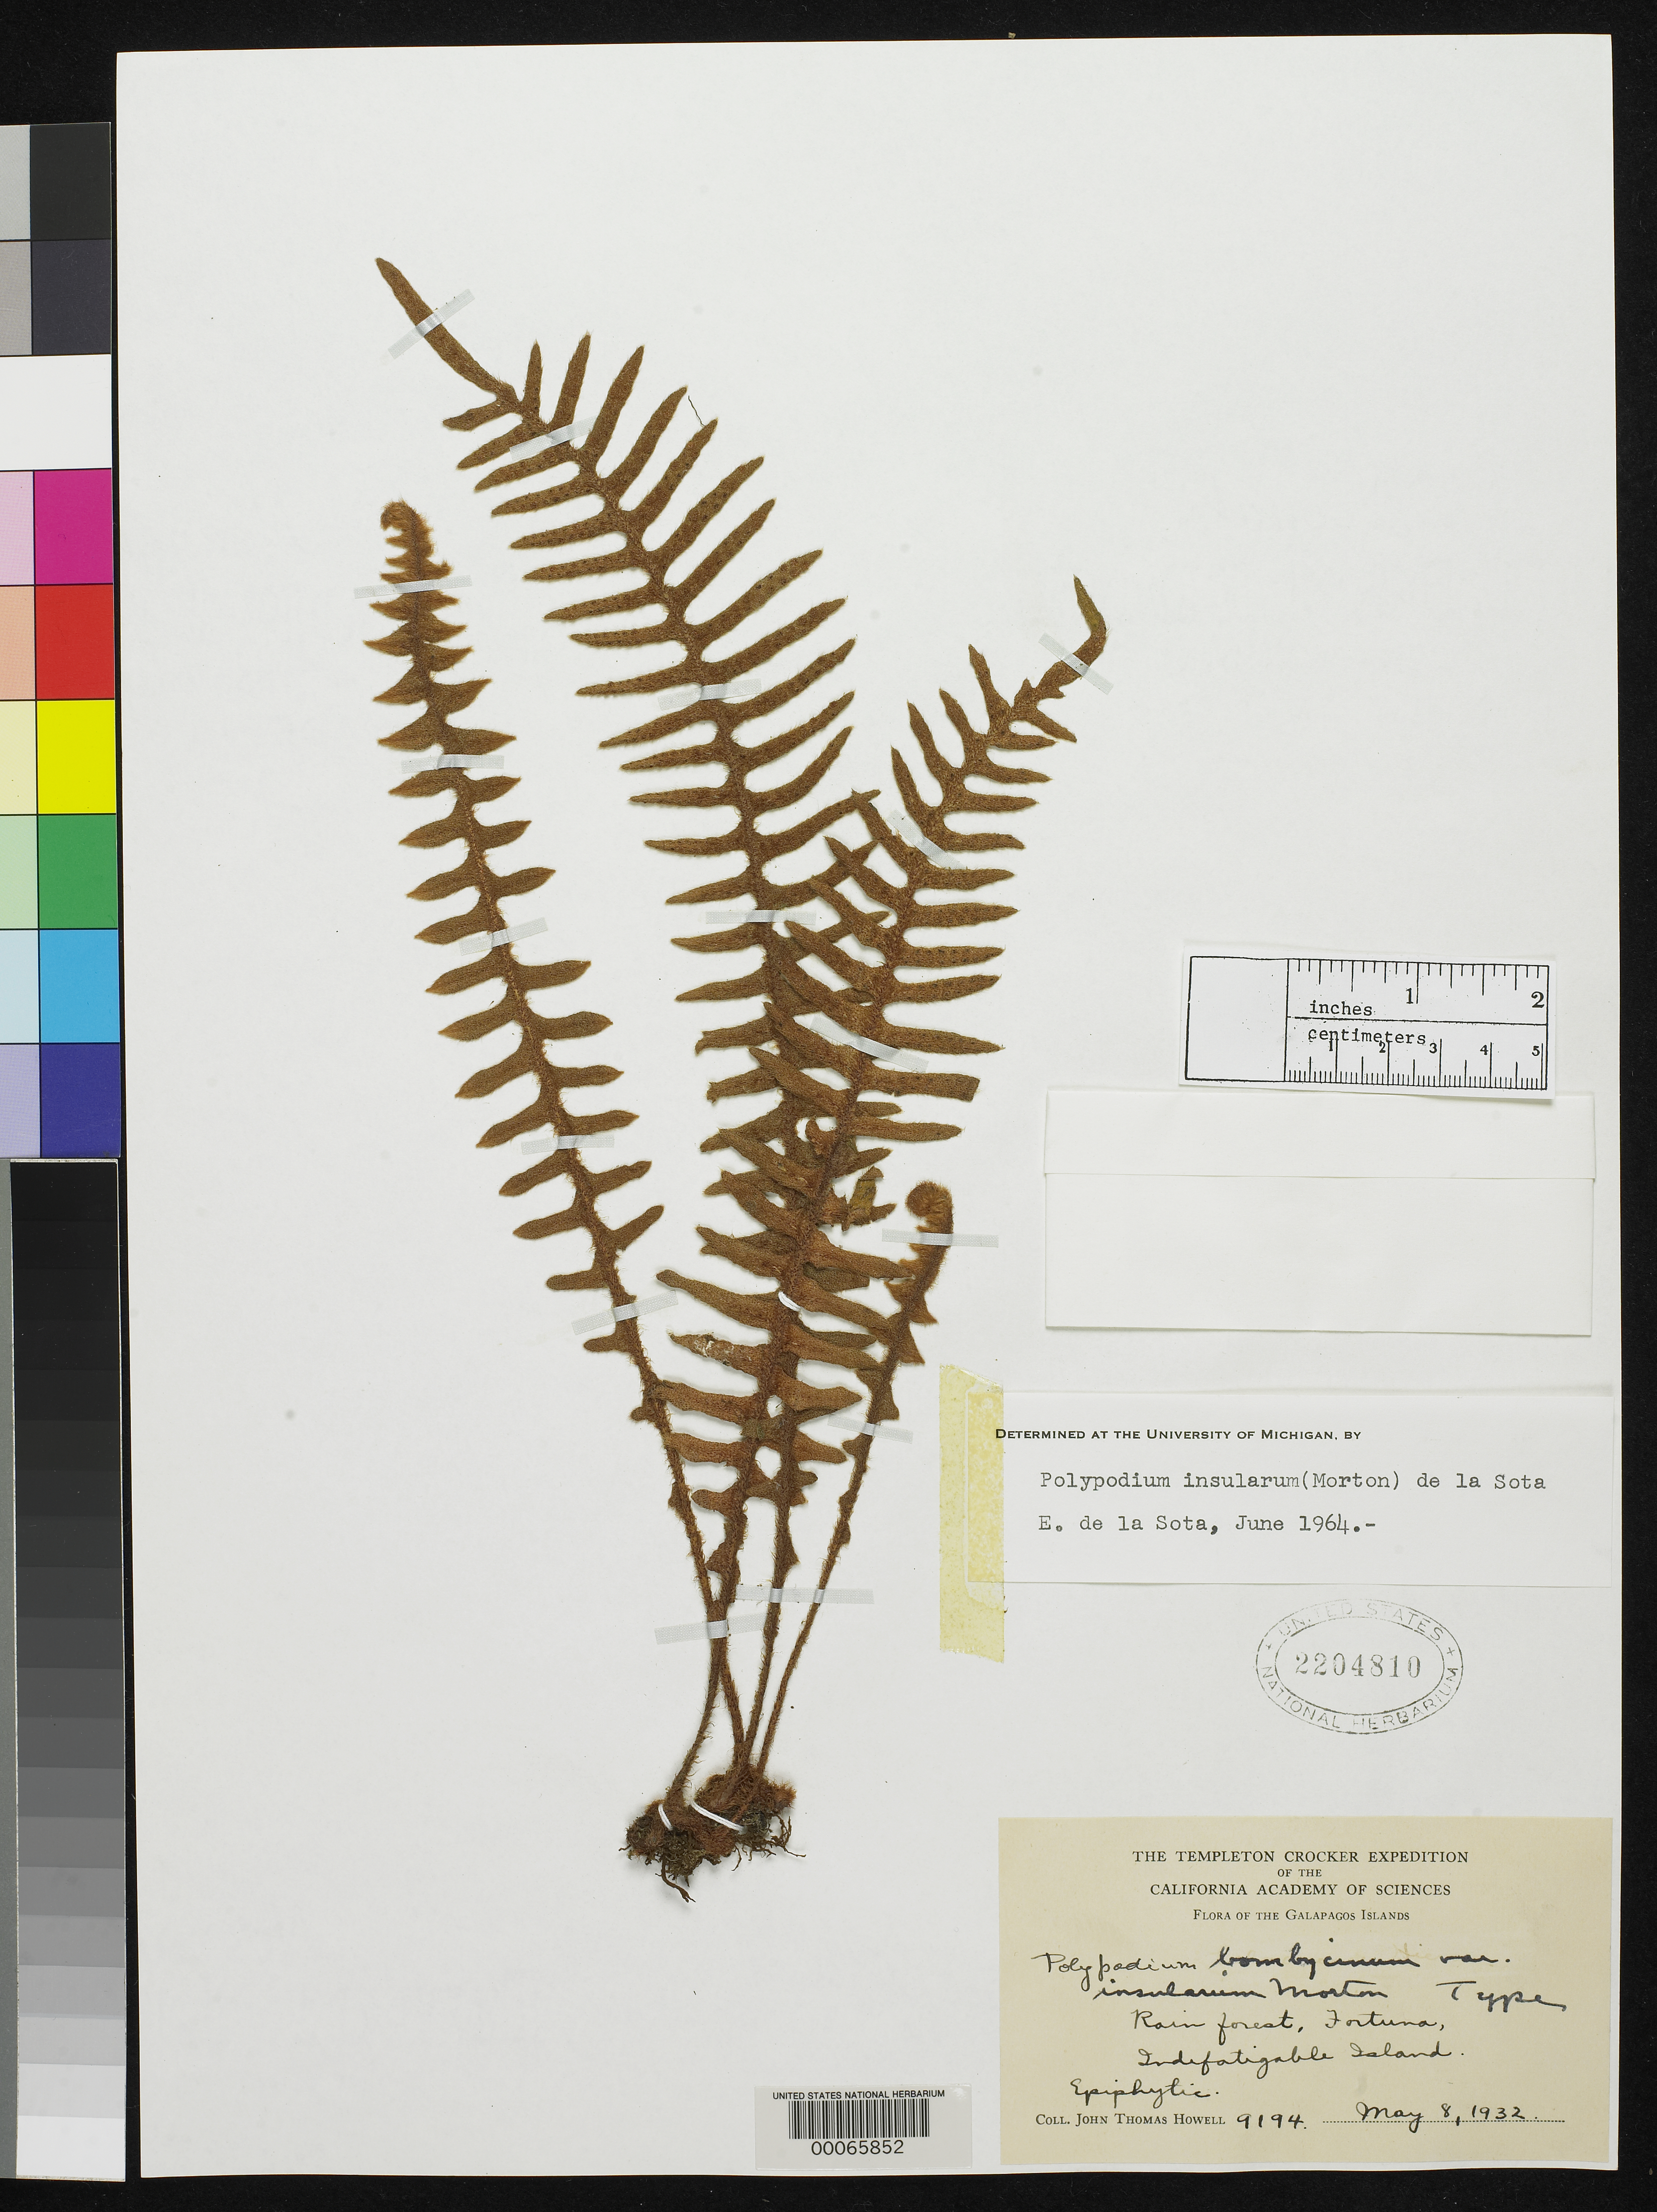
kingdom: Plantae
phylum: Tracheophyta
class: Polypodiopsida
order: Polypodiales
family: Polypodiaceae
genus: Polypodium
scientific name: Polypodium bombycinum var. insularum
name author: C.V. Morton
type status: Holotype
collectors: J. T. Howell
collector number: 9194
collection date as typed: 08 May 1932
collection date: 1932-05-08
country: Ecuador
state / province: Colón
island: Santa Cruz [Indefatigable, Chaves]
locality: Fortuna.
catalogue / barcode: US 2204810